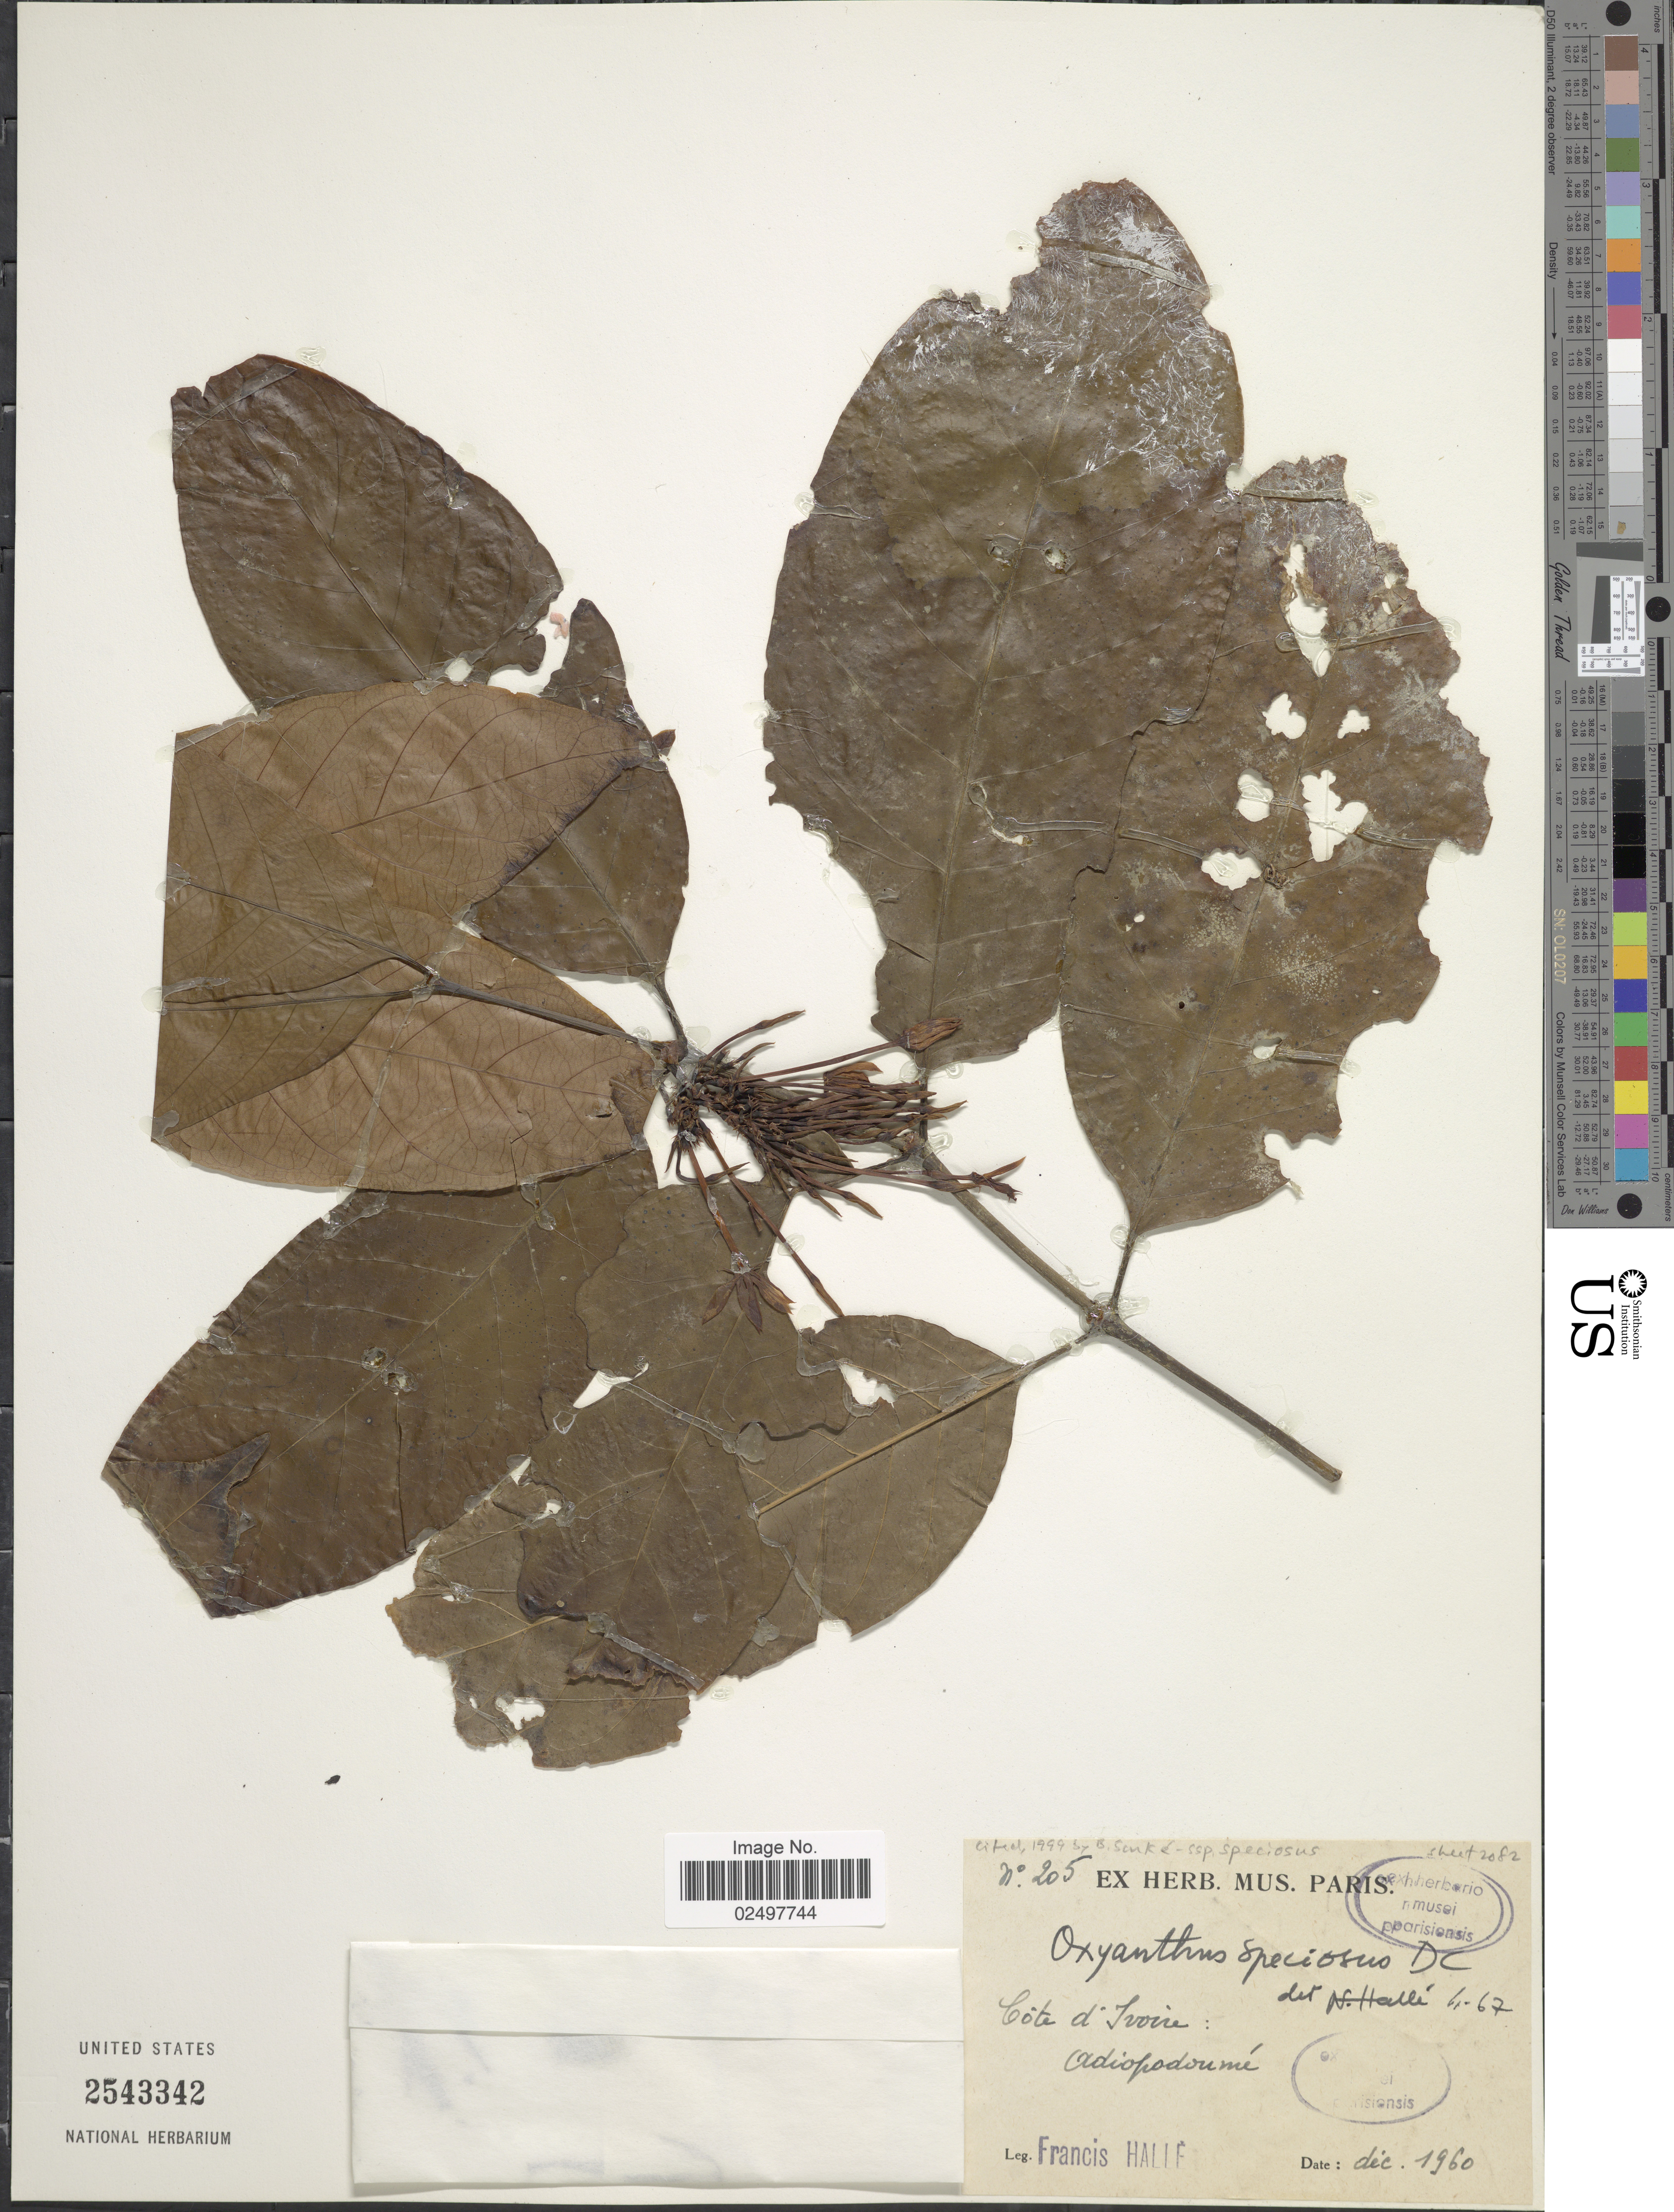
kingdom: Plantae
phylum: Tracheophyta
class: Magnoliopsida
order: Gentianales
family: Rubiaceae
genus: Oxyanthus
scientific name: Oxyanthus speciosus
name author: DC.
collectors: F. Hallé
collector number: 205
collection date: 1960-12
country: Ivory Coast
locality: Cote d'Ivoire: Adiopodoume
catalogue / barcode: US 2543342